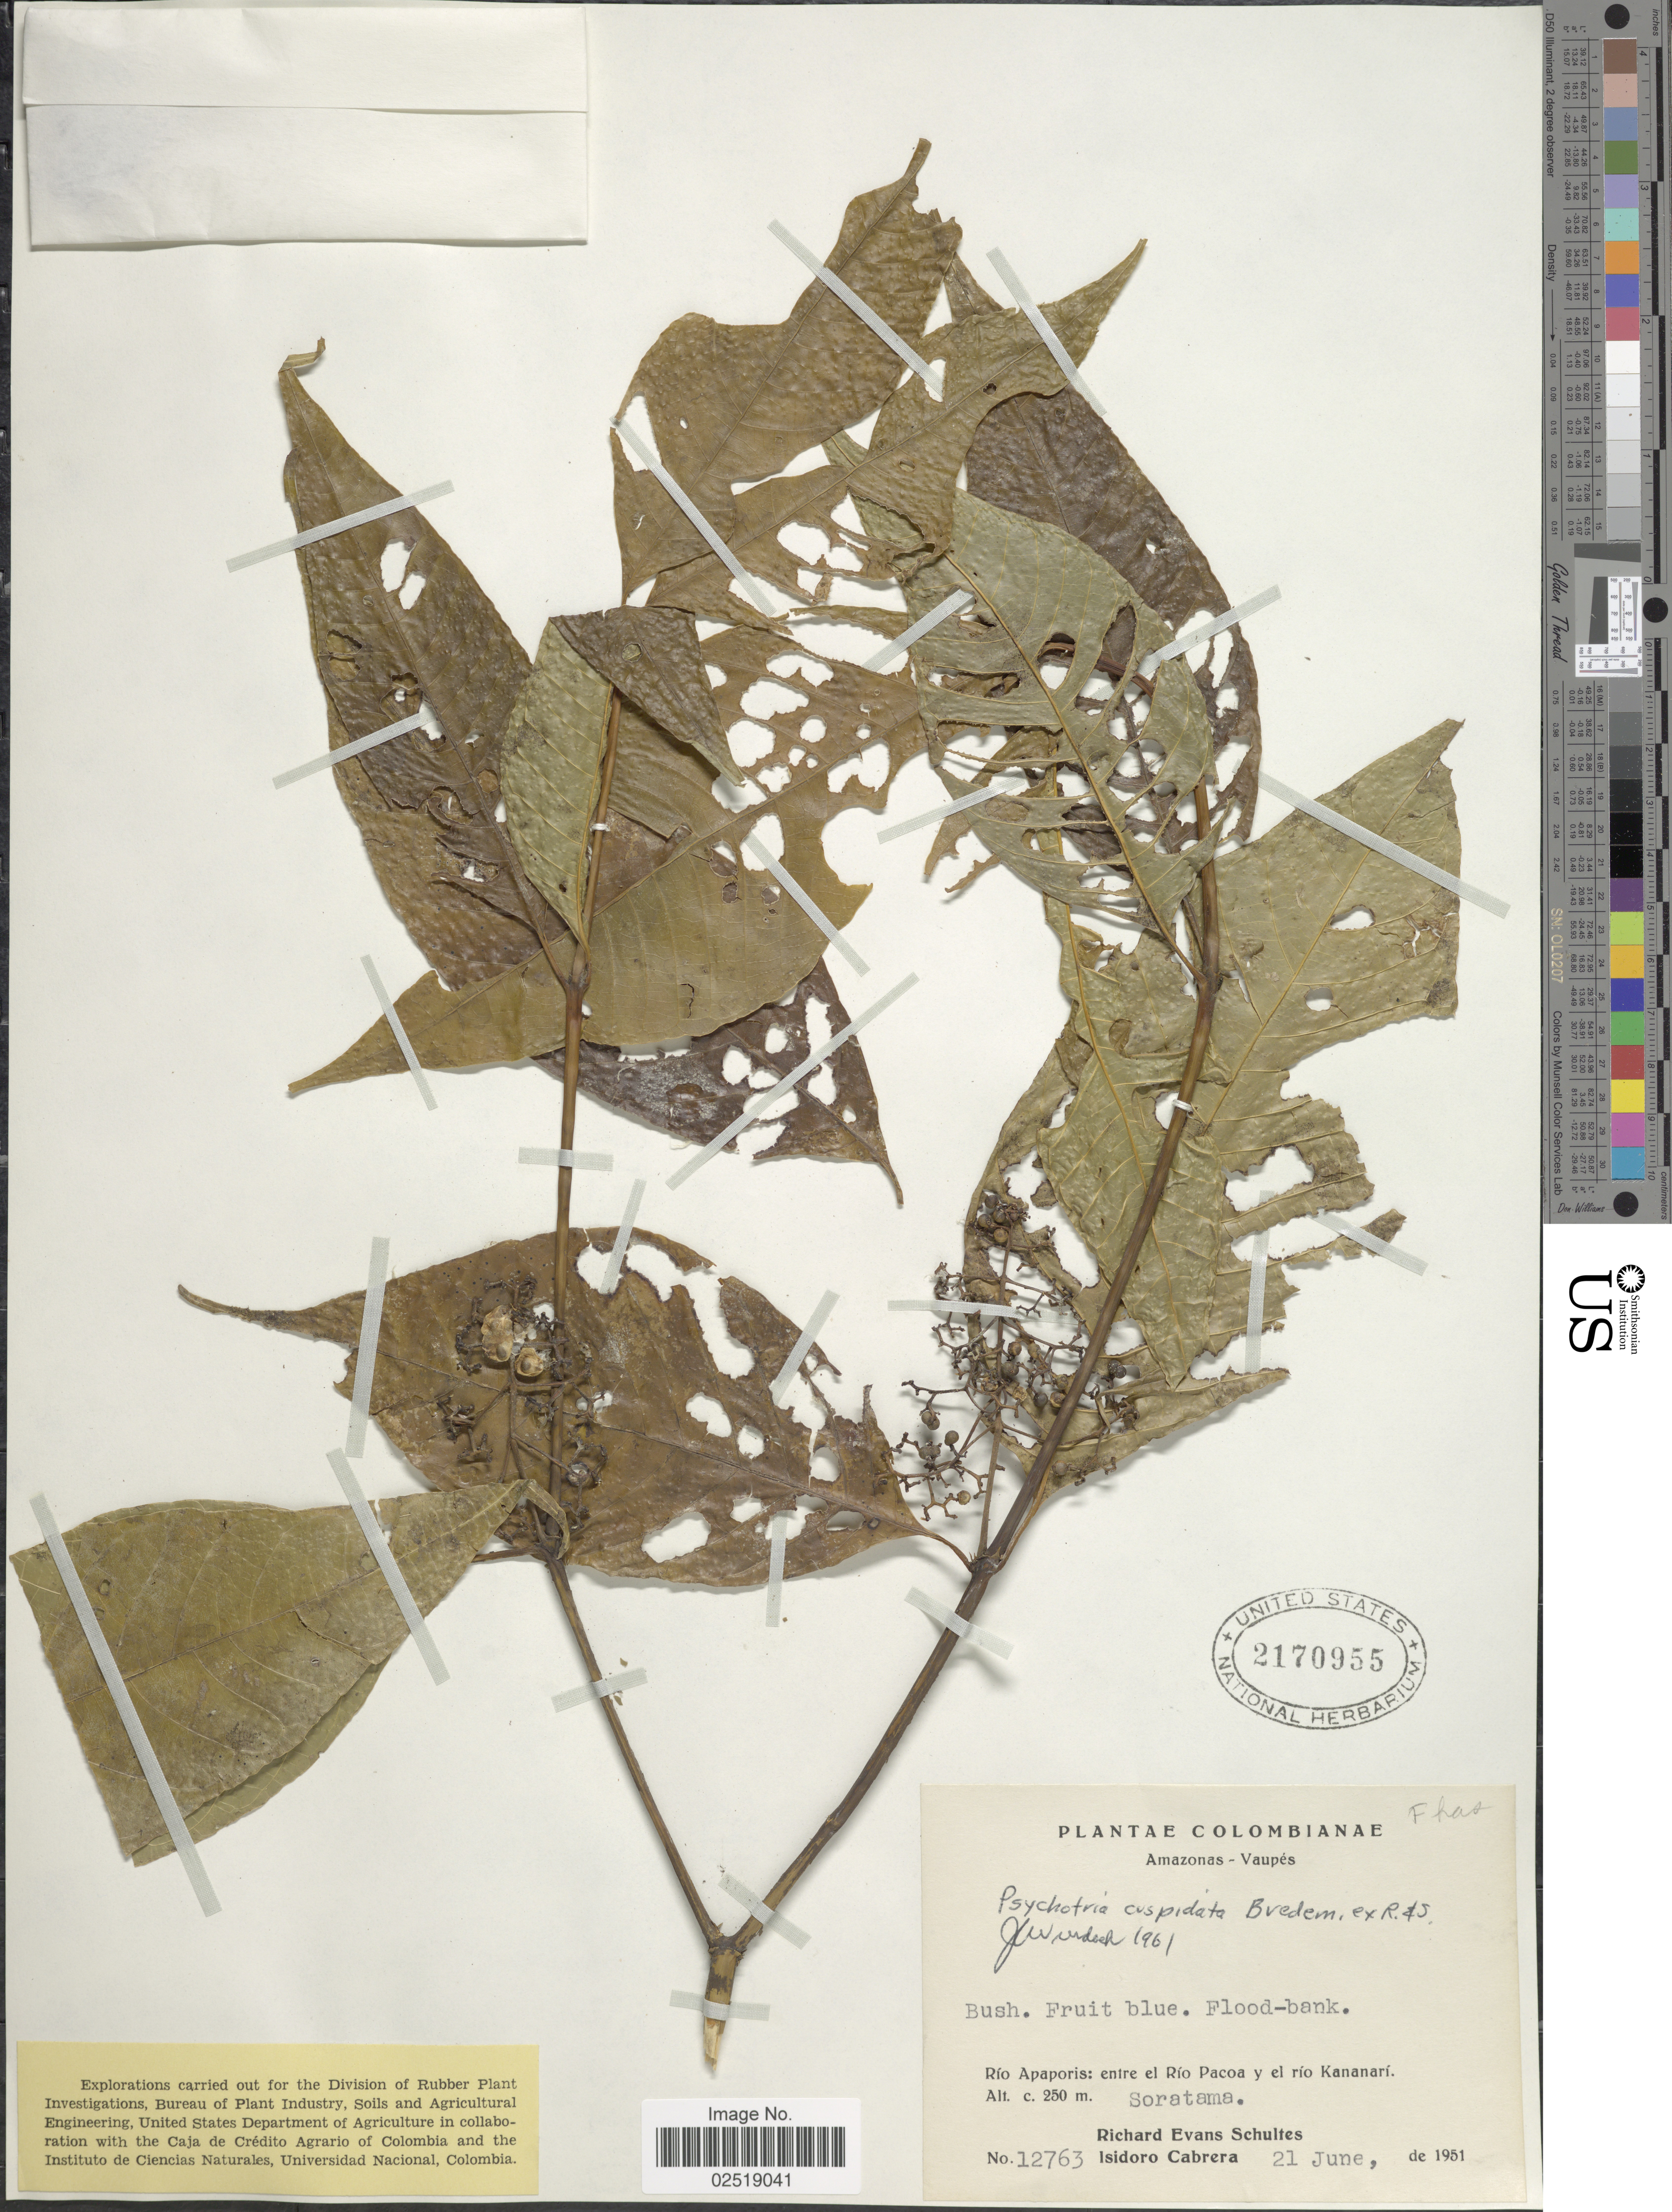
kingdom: Plantae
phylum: Tracheophyta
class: Magnoliopsida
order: Gentianales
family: Rubiaceae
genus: Psychotria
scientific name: Psychotria cuspidata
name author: Bredem. ex Schult.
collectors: R. E. Schultes & I. Cabrera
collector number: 12763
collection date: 1951-06-21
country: Colombia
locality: Amazonas-Vaupes. Rio Apaporis: entre el Rio Pacoa y el rio Kananari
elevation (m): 250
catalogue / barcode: US 2170955